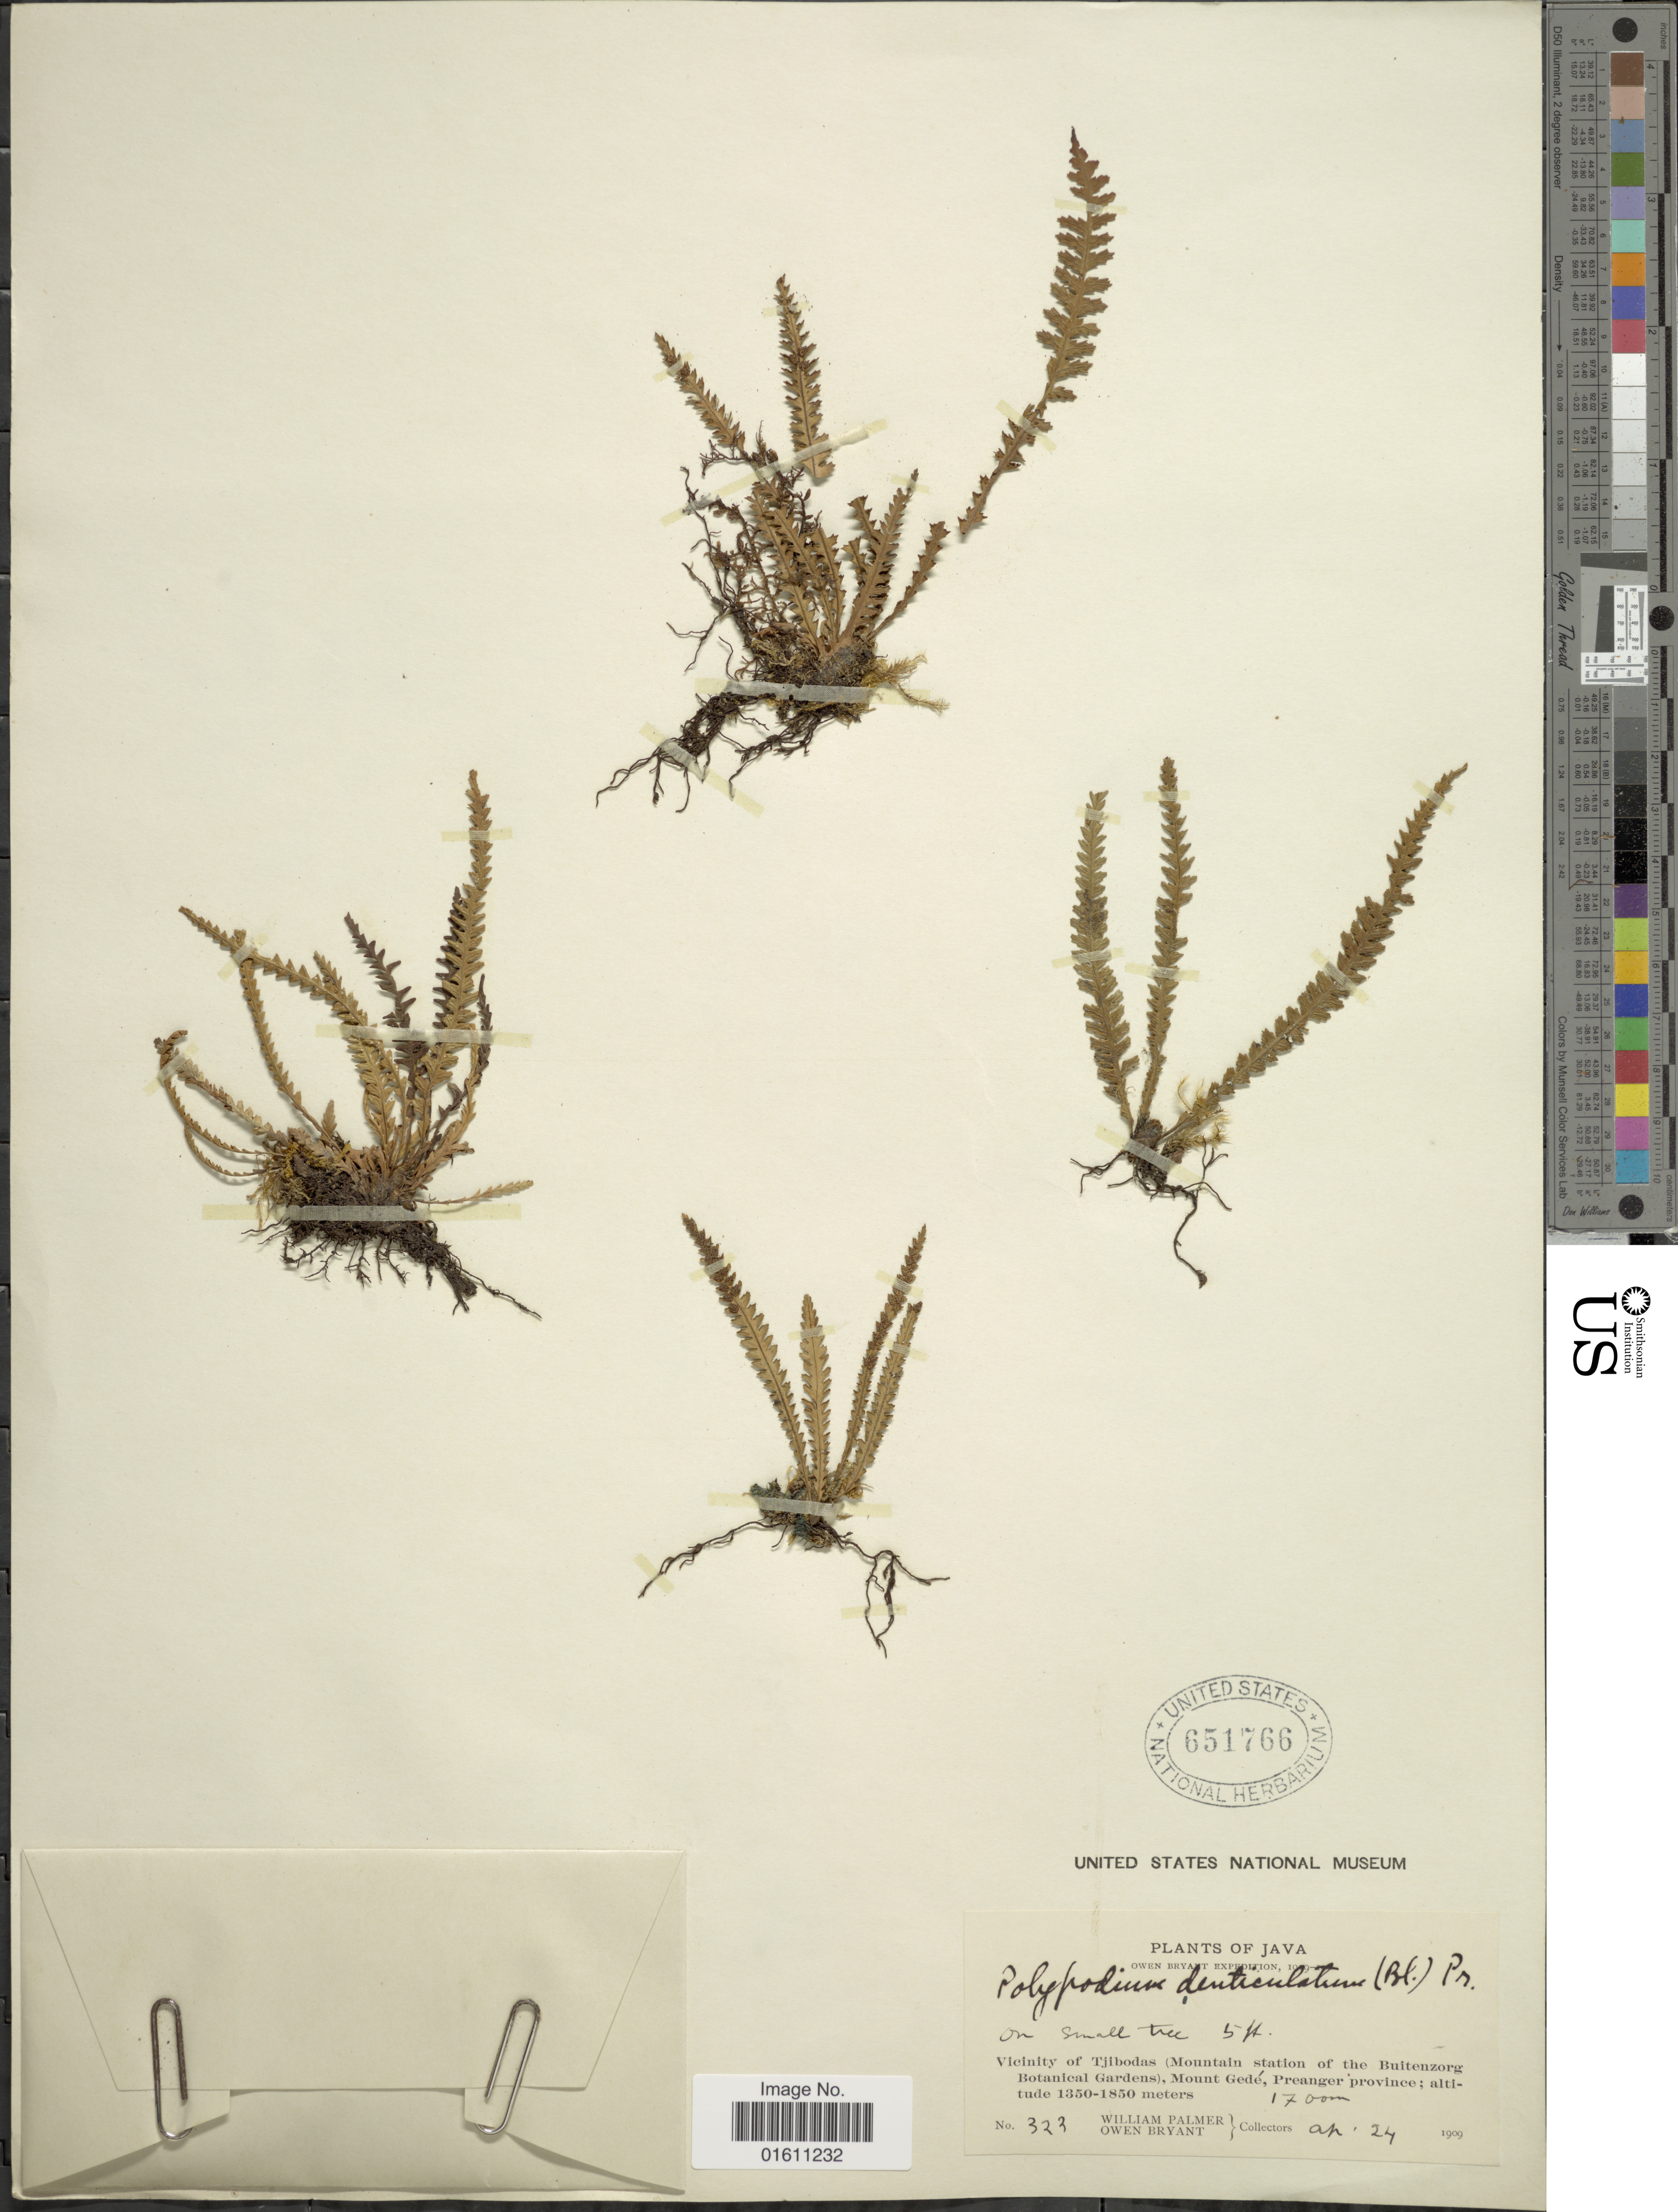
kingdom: Plantae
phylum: Tracheophyta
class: Polypodiopsida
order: Polypodiales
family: Polypodiaceae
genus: Ctenopterella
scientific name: Ctenopterella denticulata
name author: (Blume) Parris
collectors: W. Palmer & O. Bryant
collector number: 323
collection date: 1909-04-24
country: Indonesia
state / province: Java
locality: Java, vicinity of Tjibodas (mountain station of the Buitenzorh Botanical gardens), Mount Gedé, Preanger province.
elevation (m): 1700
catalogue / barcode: US 651766